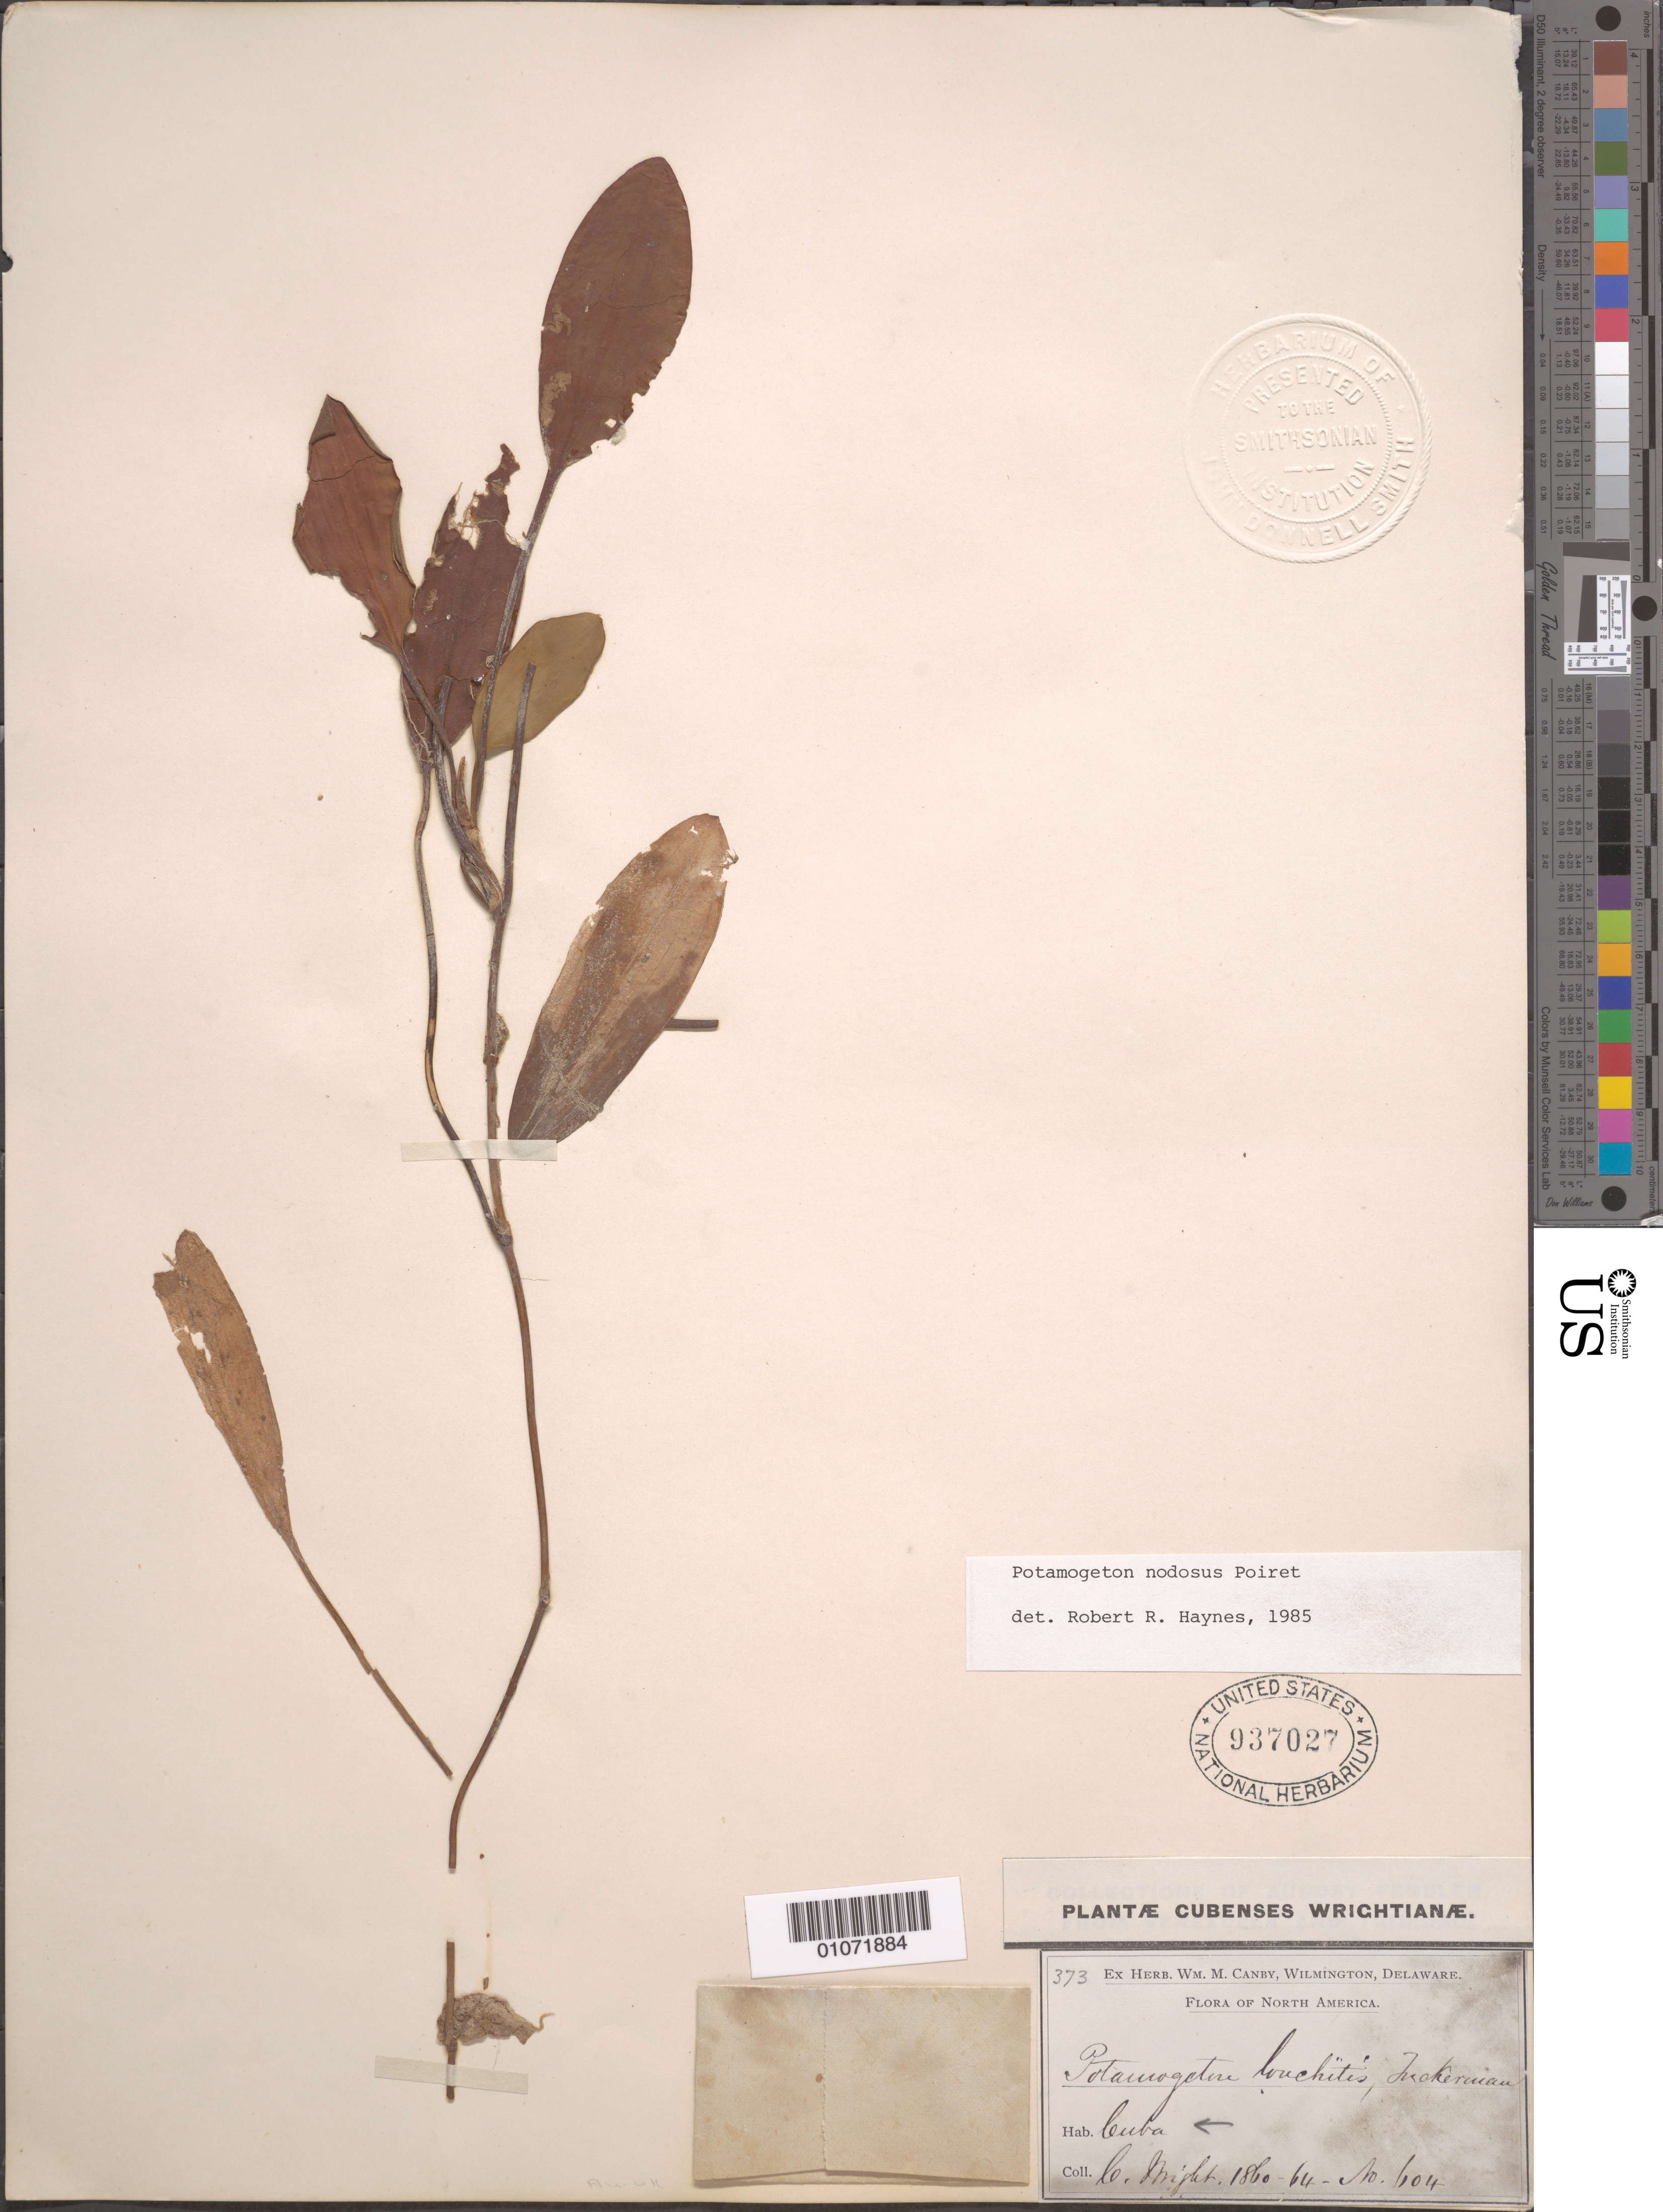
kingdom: Plantae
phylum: Tracheophyta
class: Liliopsida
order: Alismatales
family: Potamogetonaceae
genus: Potamogeton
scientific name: Potamogeton nodosus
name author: Poir.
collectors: C. Wright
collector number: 604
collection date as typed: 1860 to 1864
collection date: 1860/1864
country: Cuba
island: Cuba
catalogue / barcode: US 937027